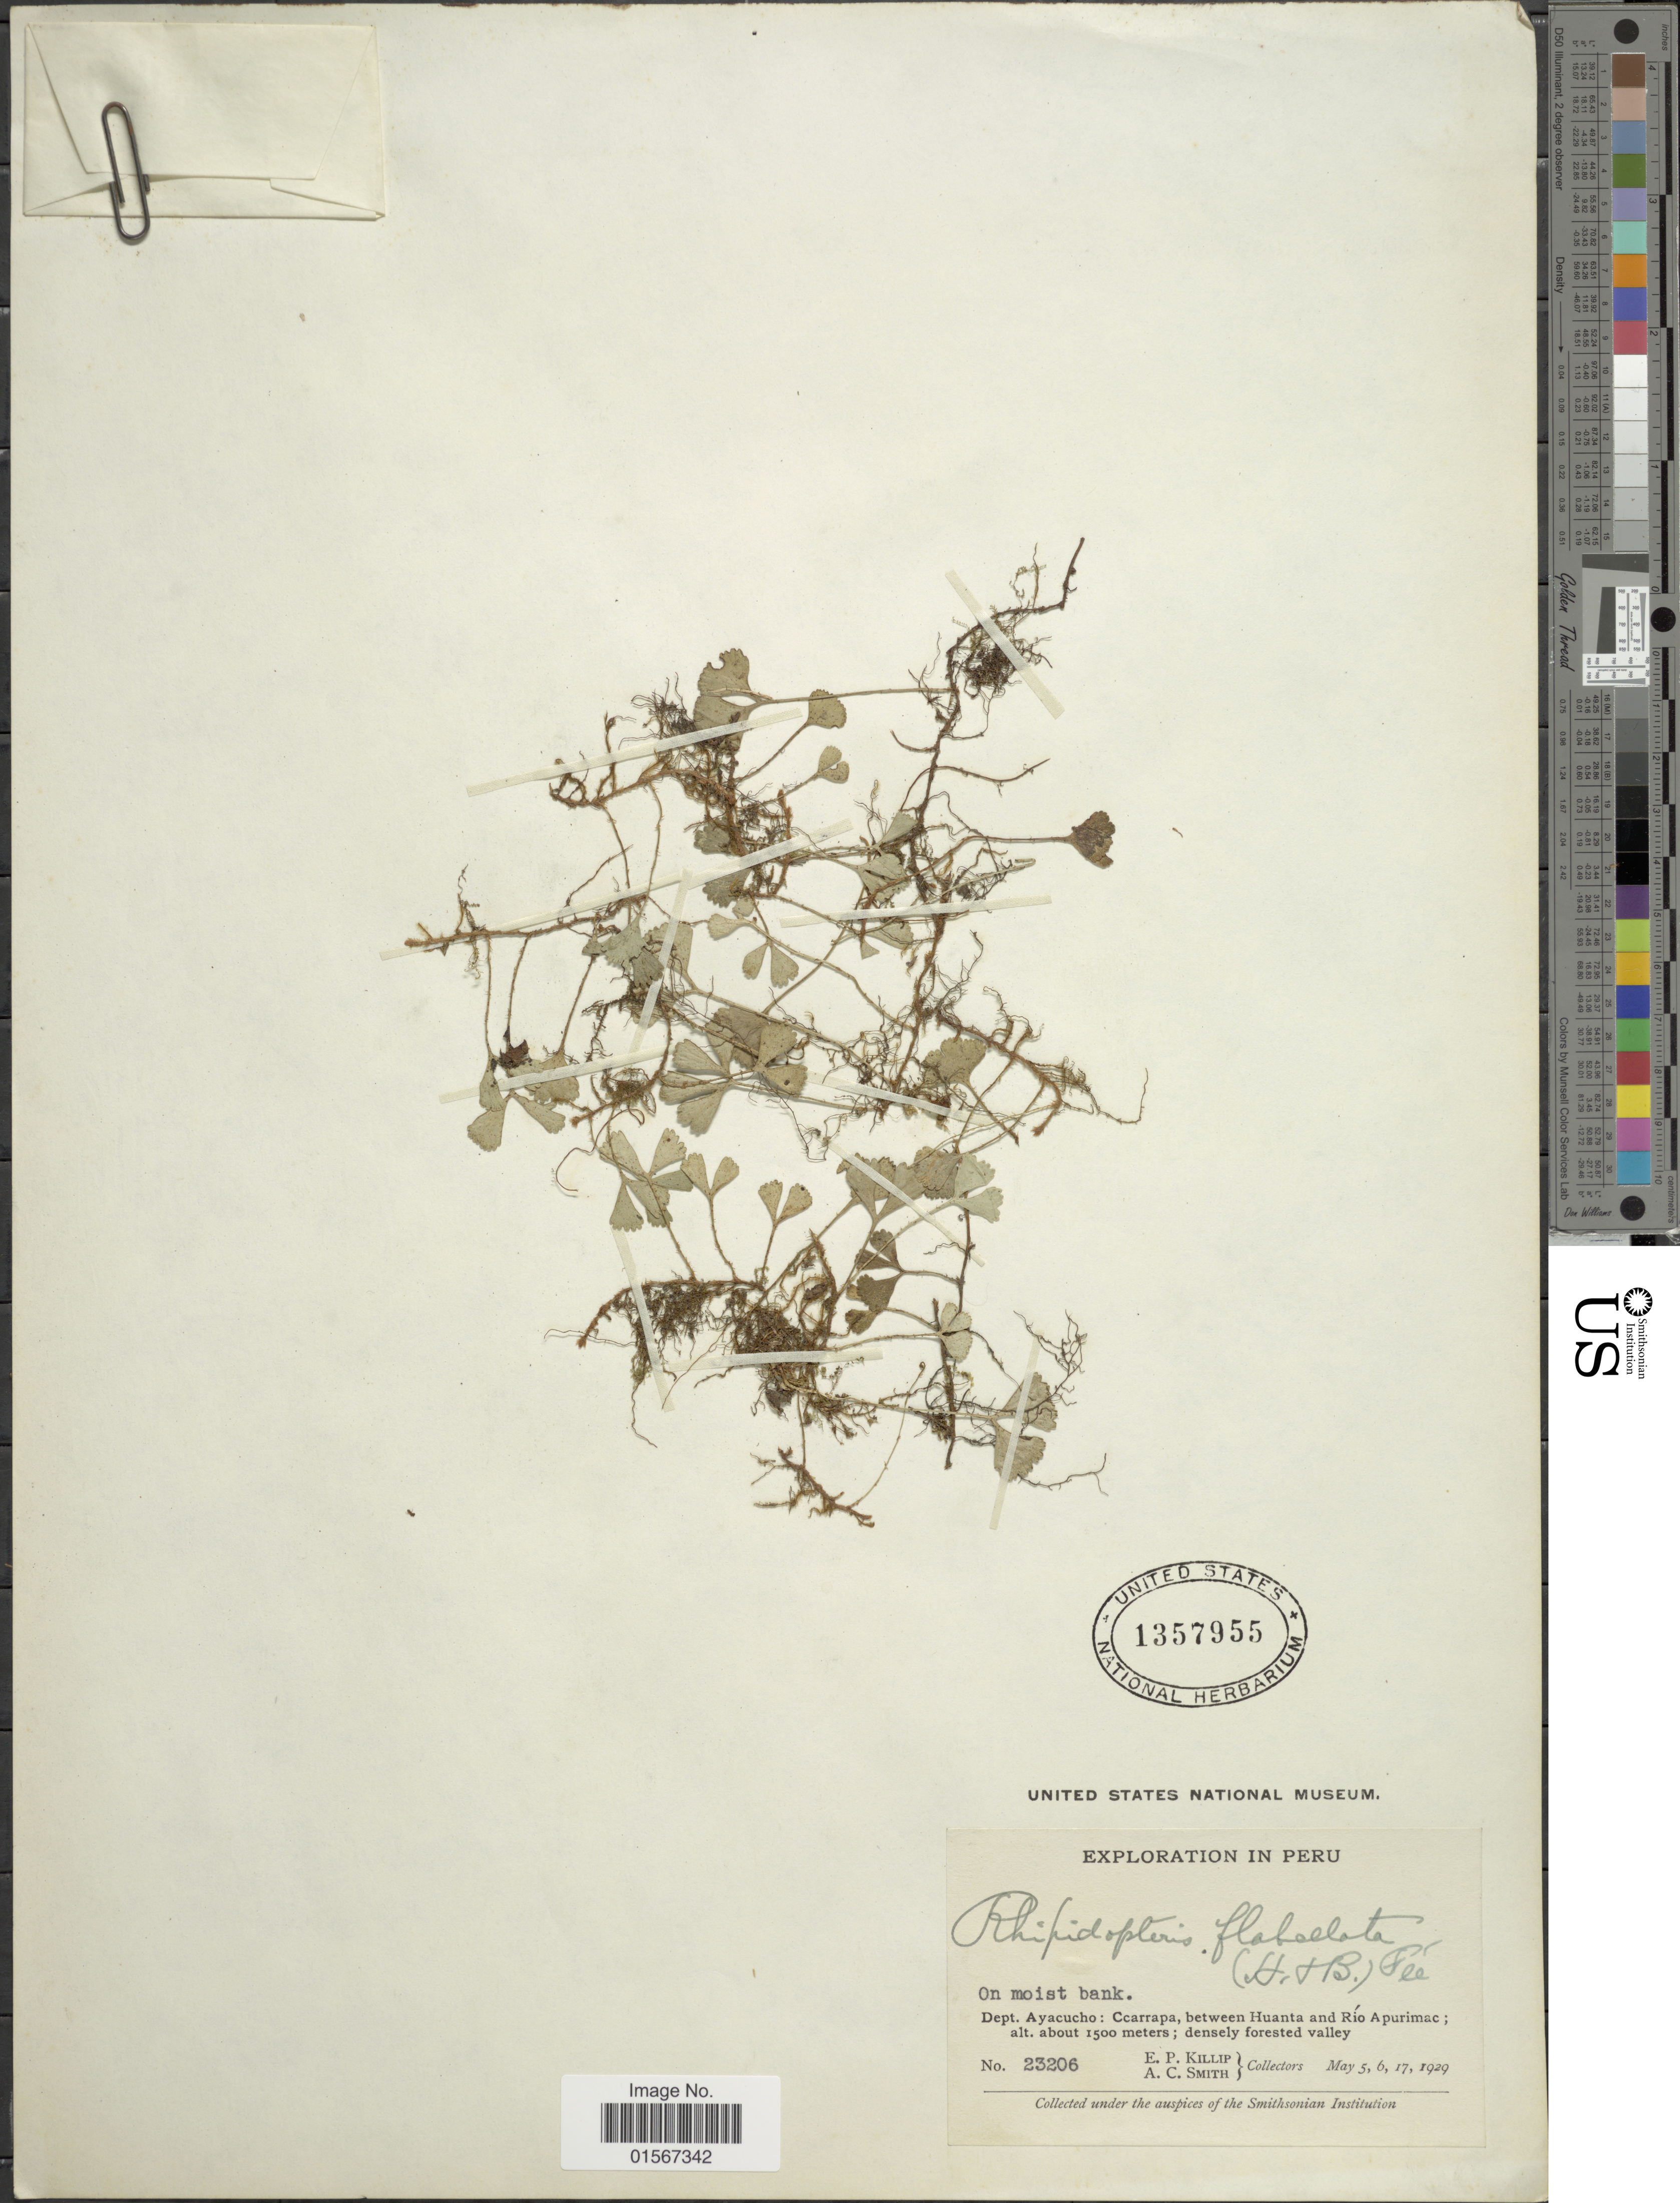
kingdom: Plantae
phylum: Tracheophyta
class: Polypodiopsida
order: Polypodiales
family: Dryopteridaceae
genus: Elaphoglossum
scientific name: Elaphoglossum peltatum f. flabellatum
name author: (Humb. & Bonpl. ex Willd.) Mickel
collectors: E. P. Killip & A. C. Smith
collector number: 23206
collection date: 1929-05-05/1929-05-17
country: Peru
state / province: Ayacucho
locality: Peru, Dept. Ayacucho: Ccarrapa, between Huanta and Río Apurimac.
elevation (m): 1500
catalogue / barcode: US 1357955